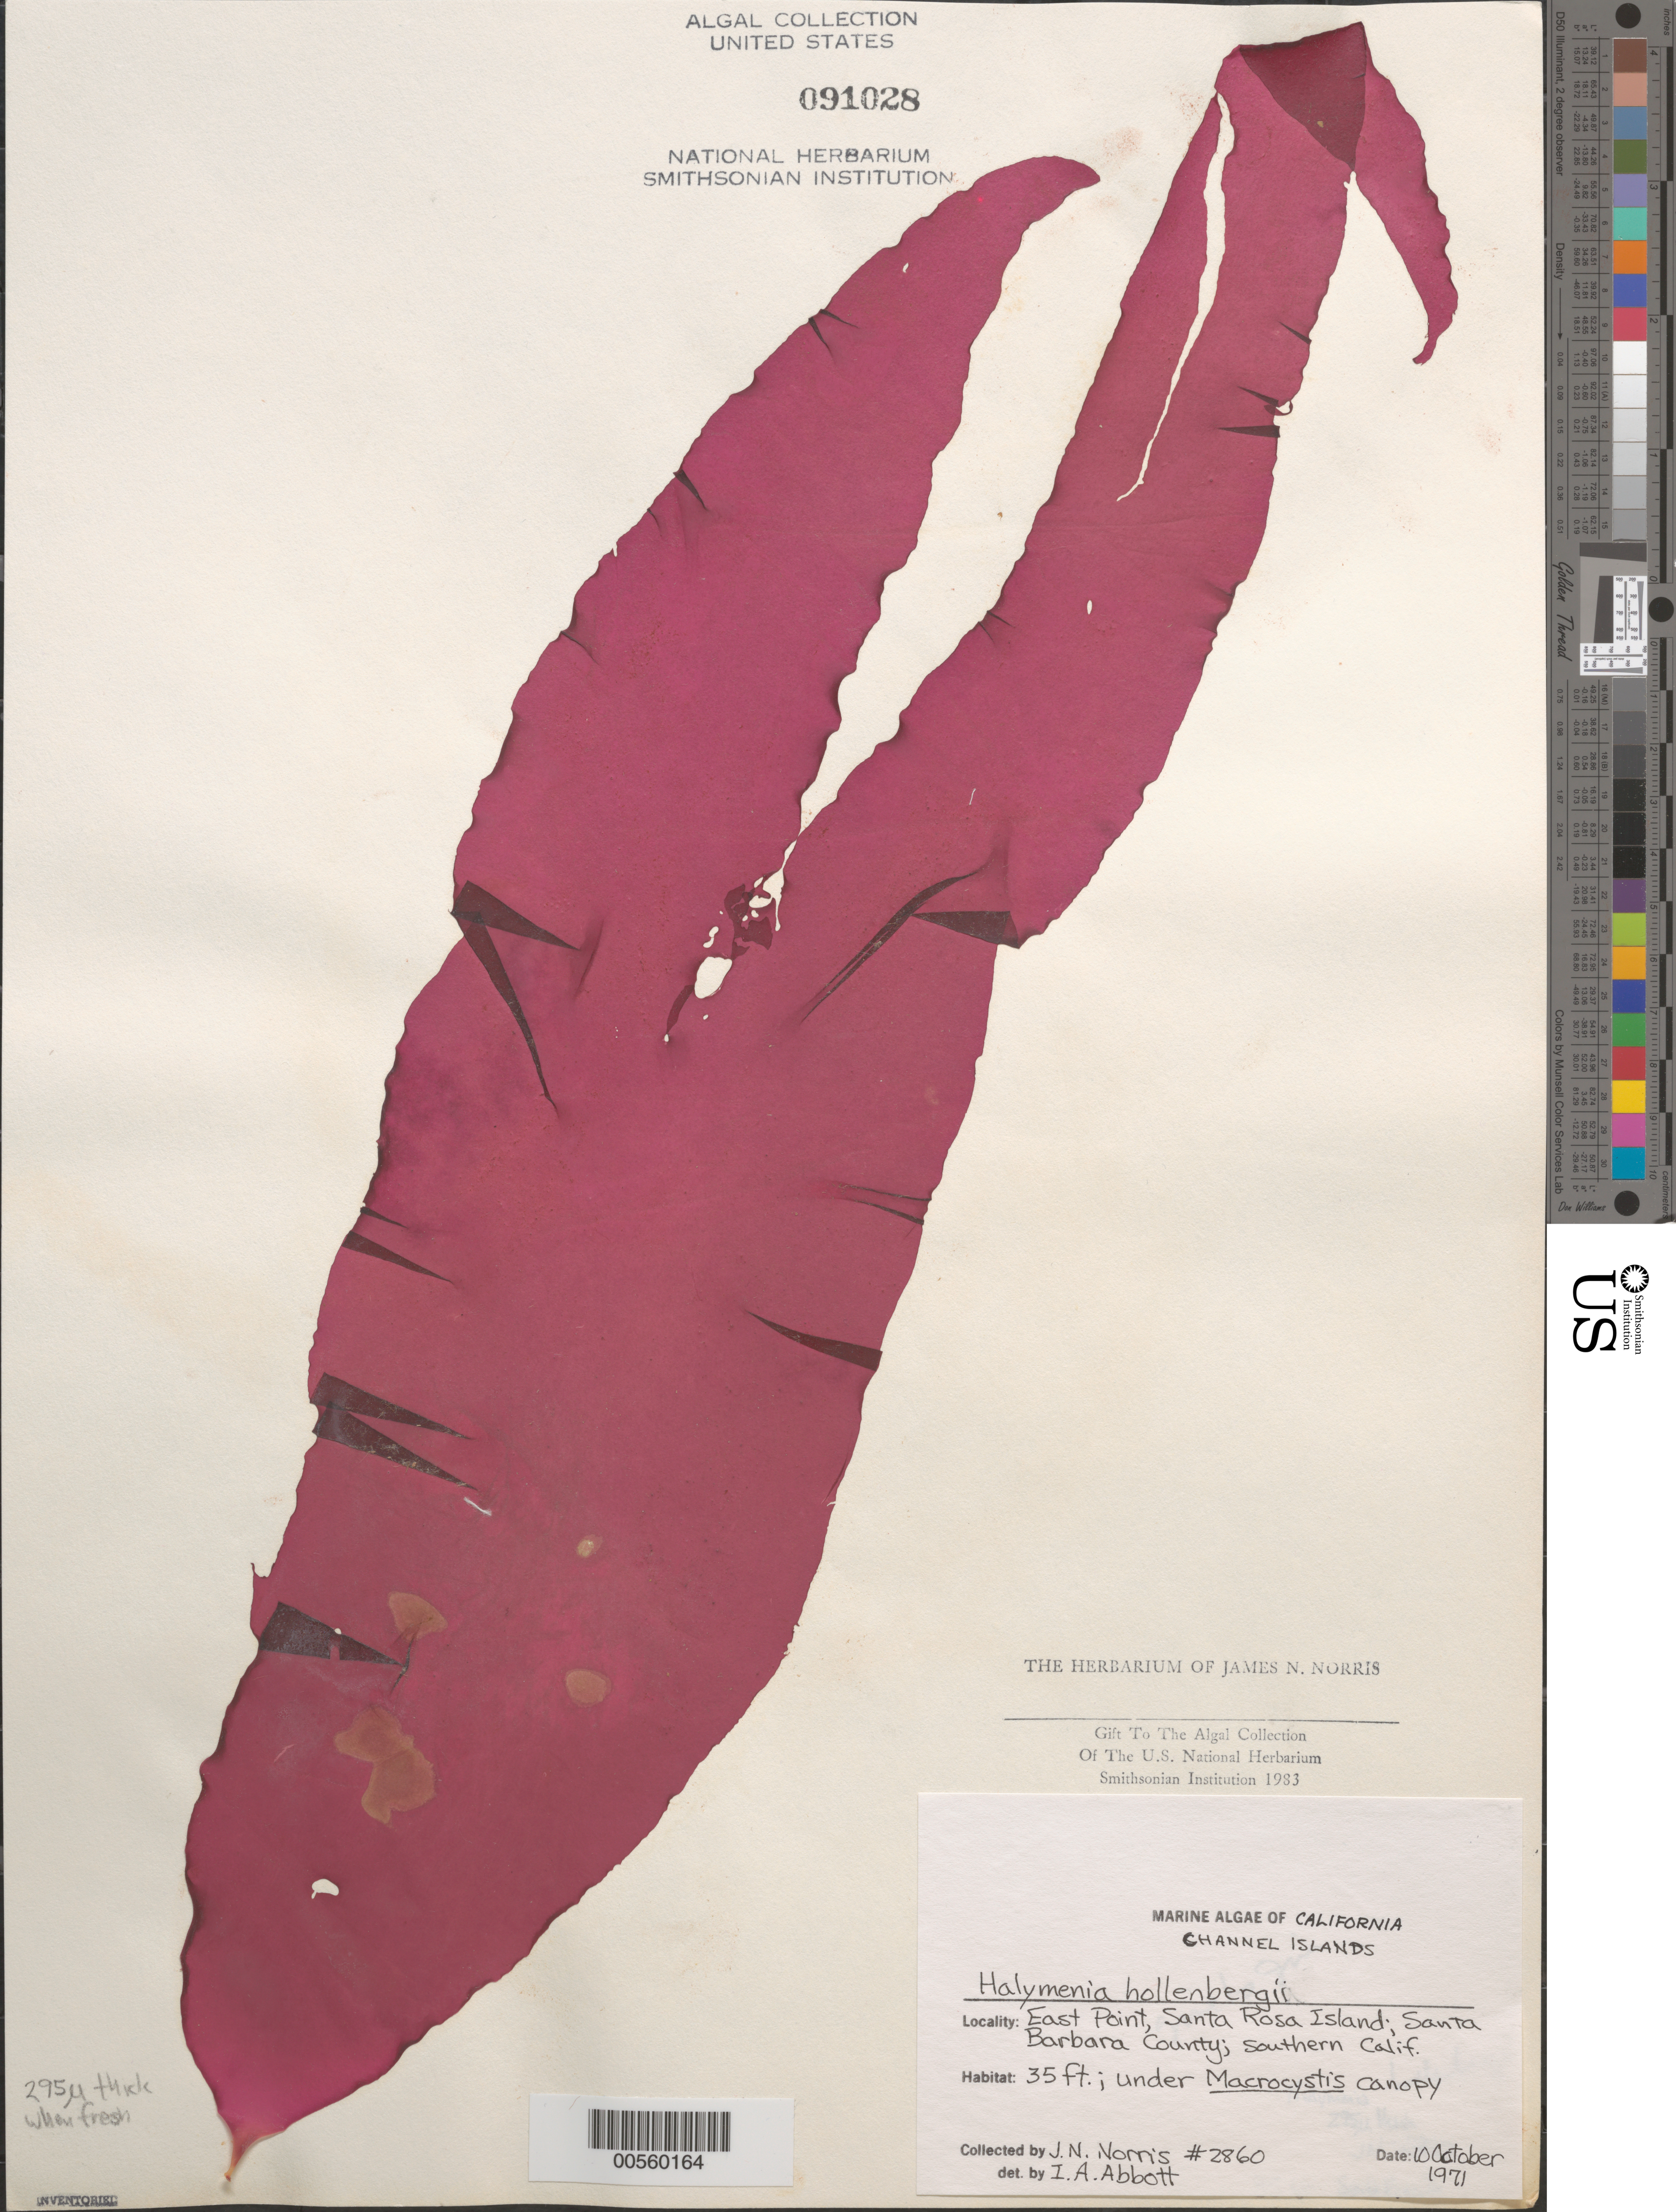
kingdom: Plantae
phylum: Rhodophyta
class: Florideophyceae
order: Halymeniales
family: Halymeniaceae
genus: Halymenia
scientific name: Halymenia hollenbergii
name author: I.A. Abbott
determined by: Abbott, Isabella A.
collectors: J. N. Norris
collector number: JN-2860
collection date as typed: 10 Oct 1971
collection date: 1971-10-10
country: United States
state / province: California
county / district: Santa Barbara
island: Santa Rosa Island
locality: East Point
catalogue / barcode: US 91028